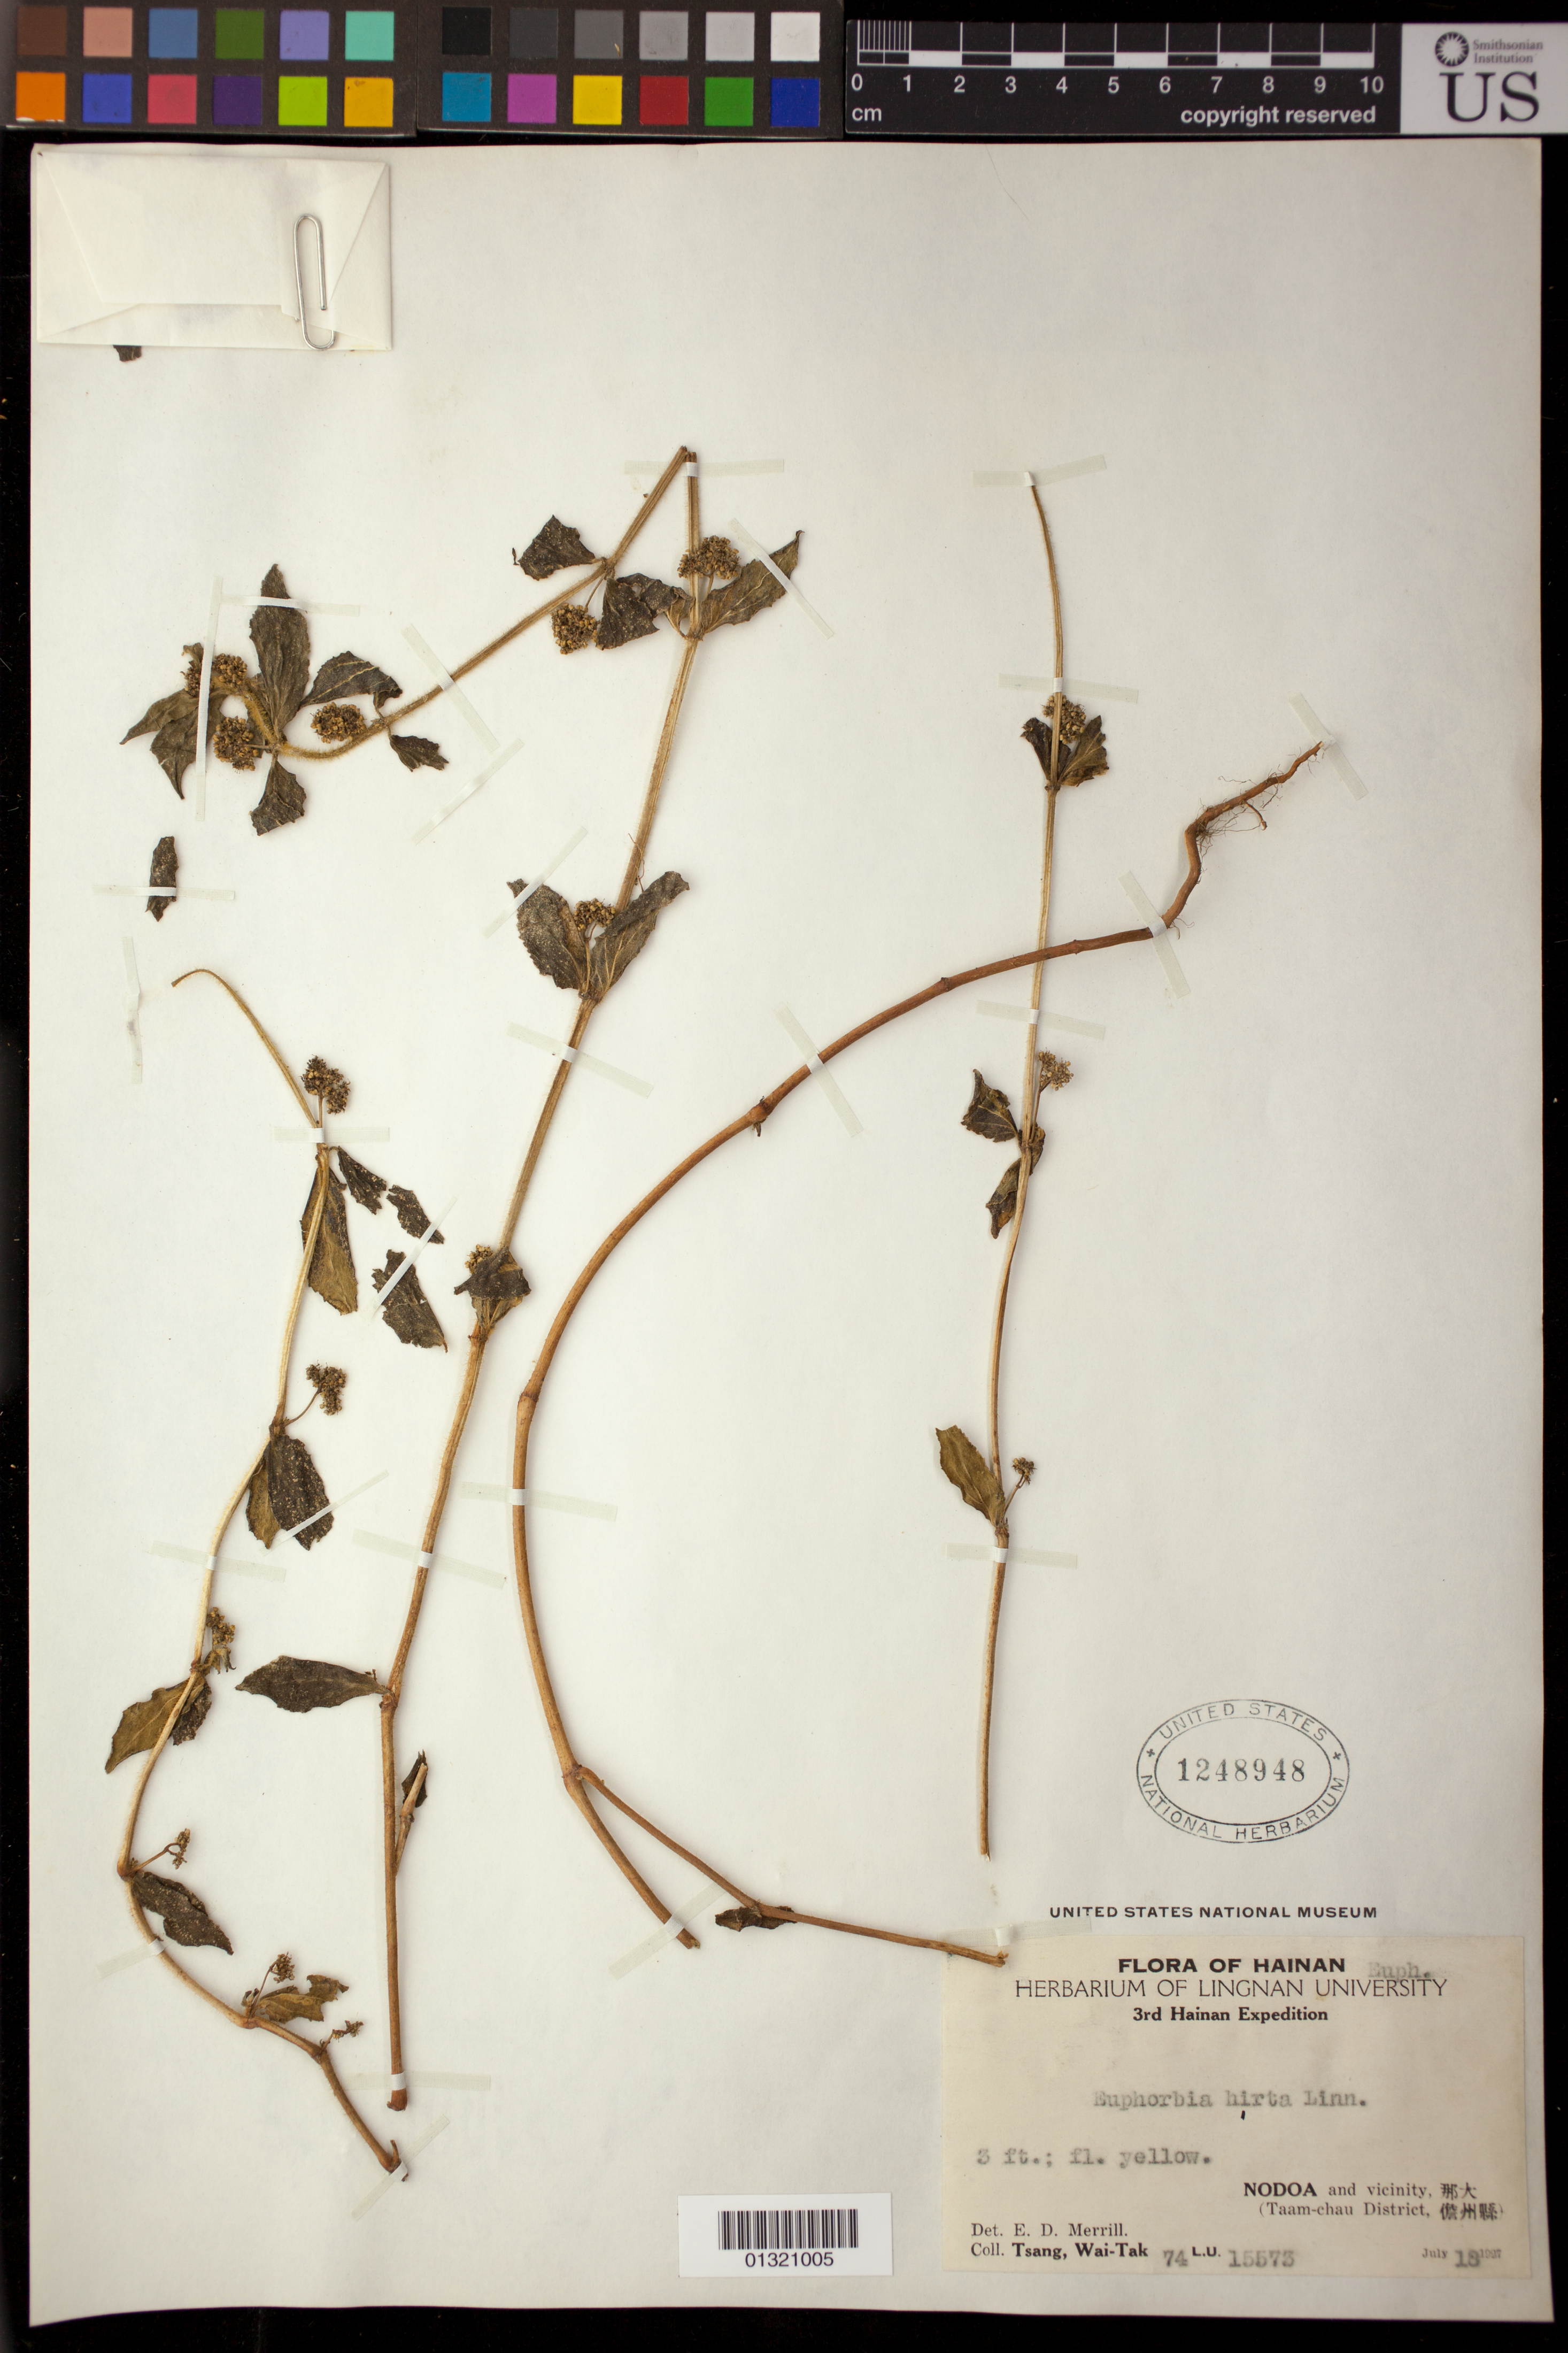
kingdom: Plantae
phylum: Tracheophyta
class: Magnoliopsida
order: Malpighiales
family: Euphorbiaceae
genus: Euphorbia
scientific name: Euphorbia hirta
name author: L.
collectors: W. T. Tsang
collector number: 74 & 15573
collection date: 1927-07-18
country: China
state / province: Hainan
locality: Nodoa [Nada] and vicinity, Taam-chau [Xinzhou] District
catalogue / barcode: US 1248948